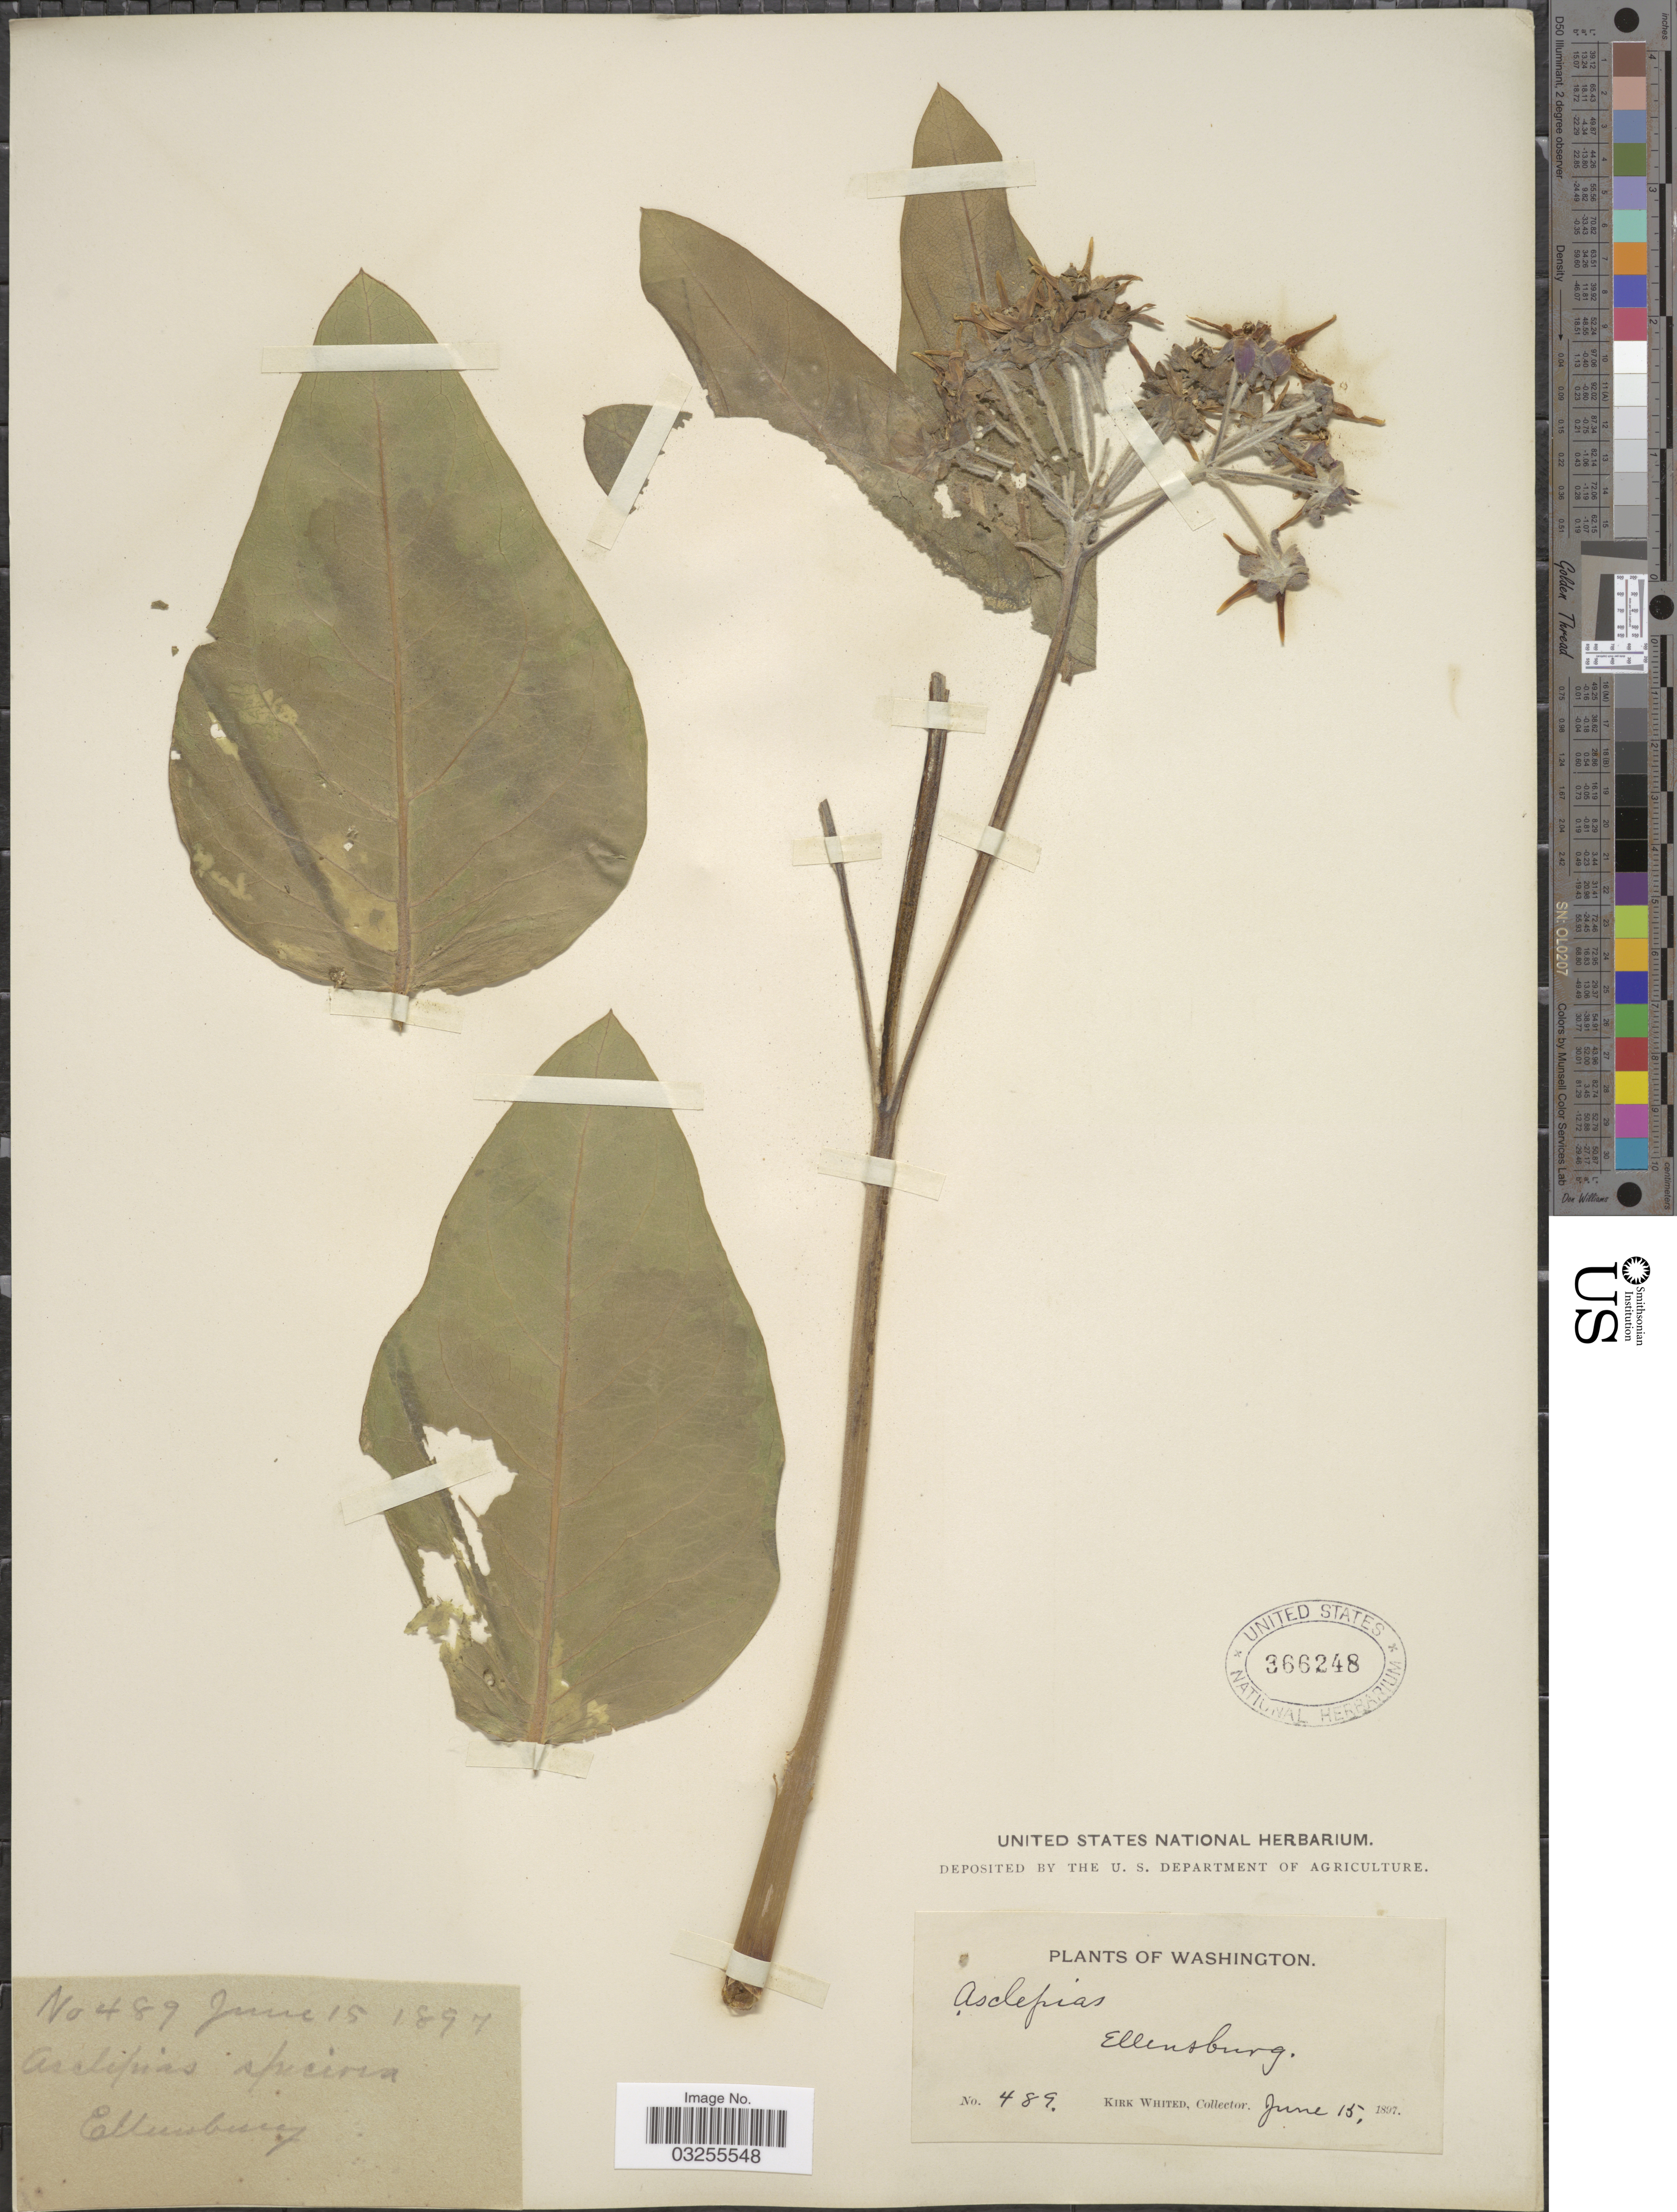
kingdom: Plantae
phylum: Tracheophyta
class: Magnoliopsida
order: Gentianales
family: Apocynaceae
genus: Asclepias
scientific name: Asclepias speciosa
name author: Torr.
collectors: K. Whited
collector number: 489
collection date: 1897-06-15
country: United States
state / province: Washington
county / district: Kittitas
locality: Ellensburg.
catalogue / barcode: US 366248